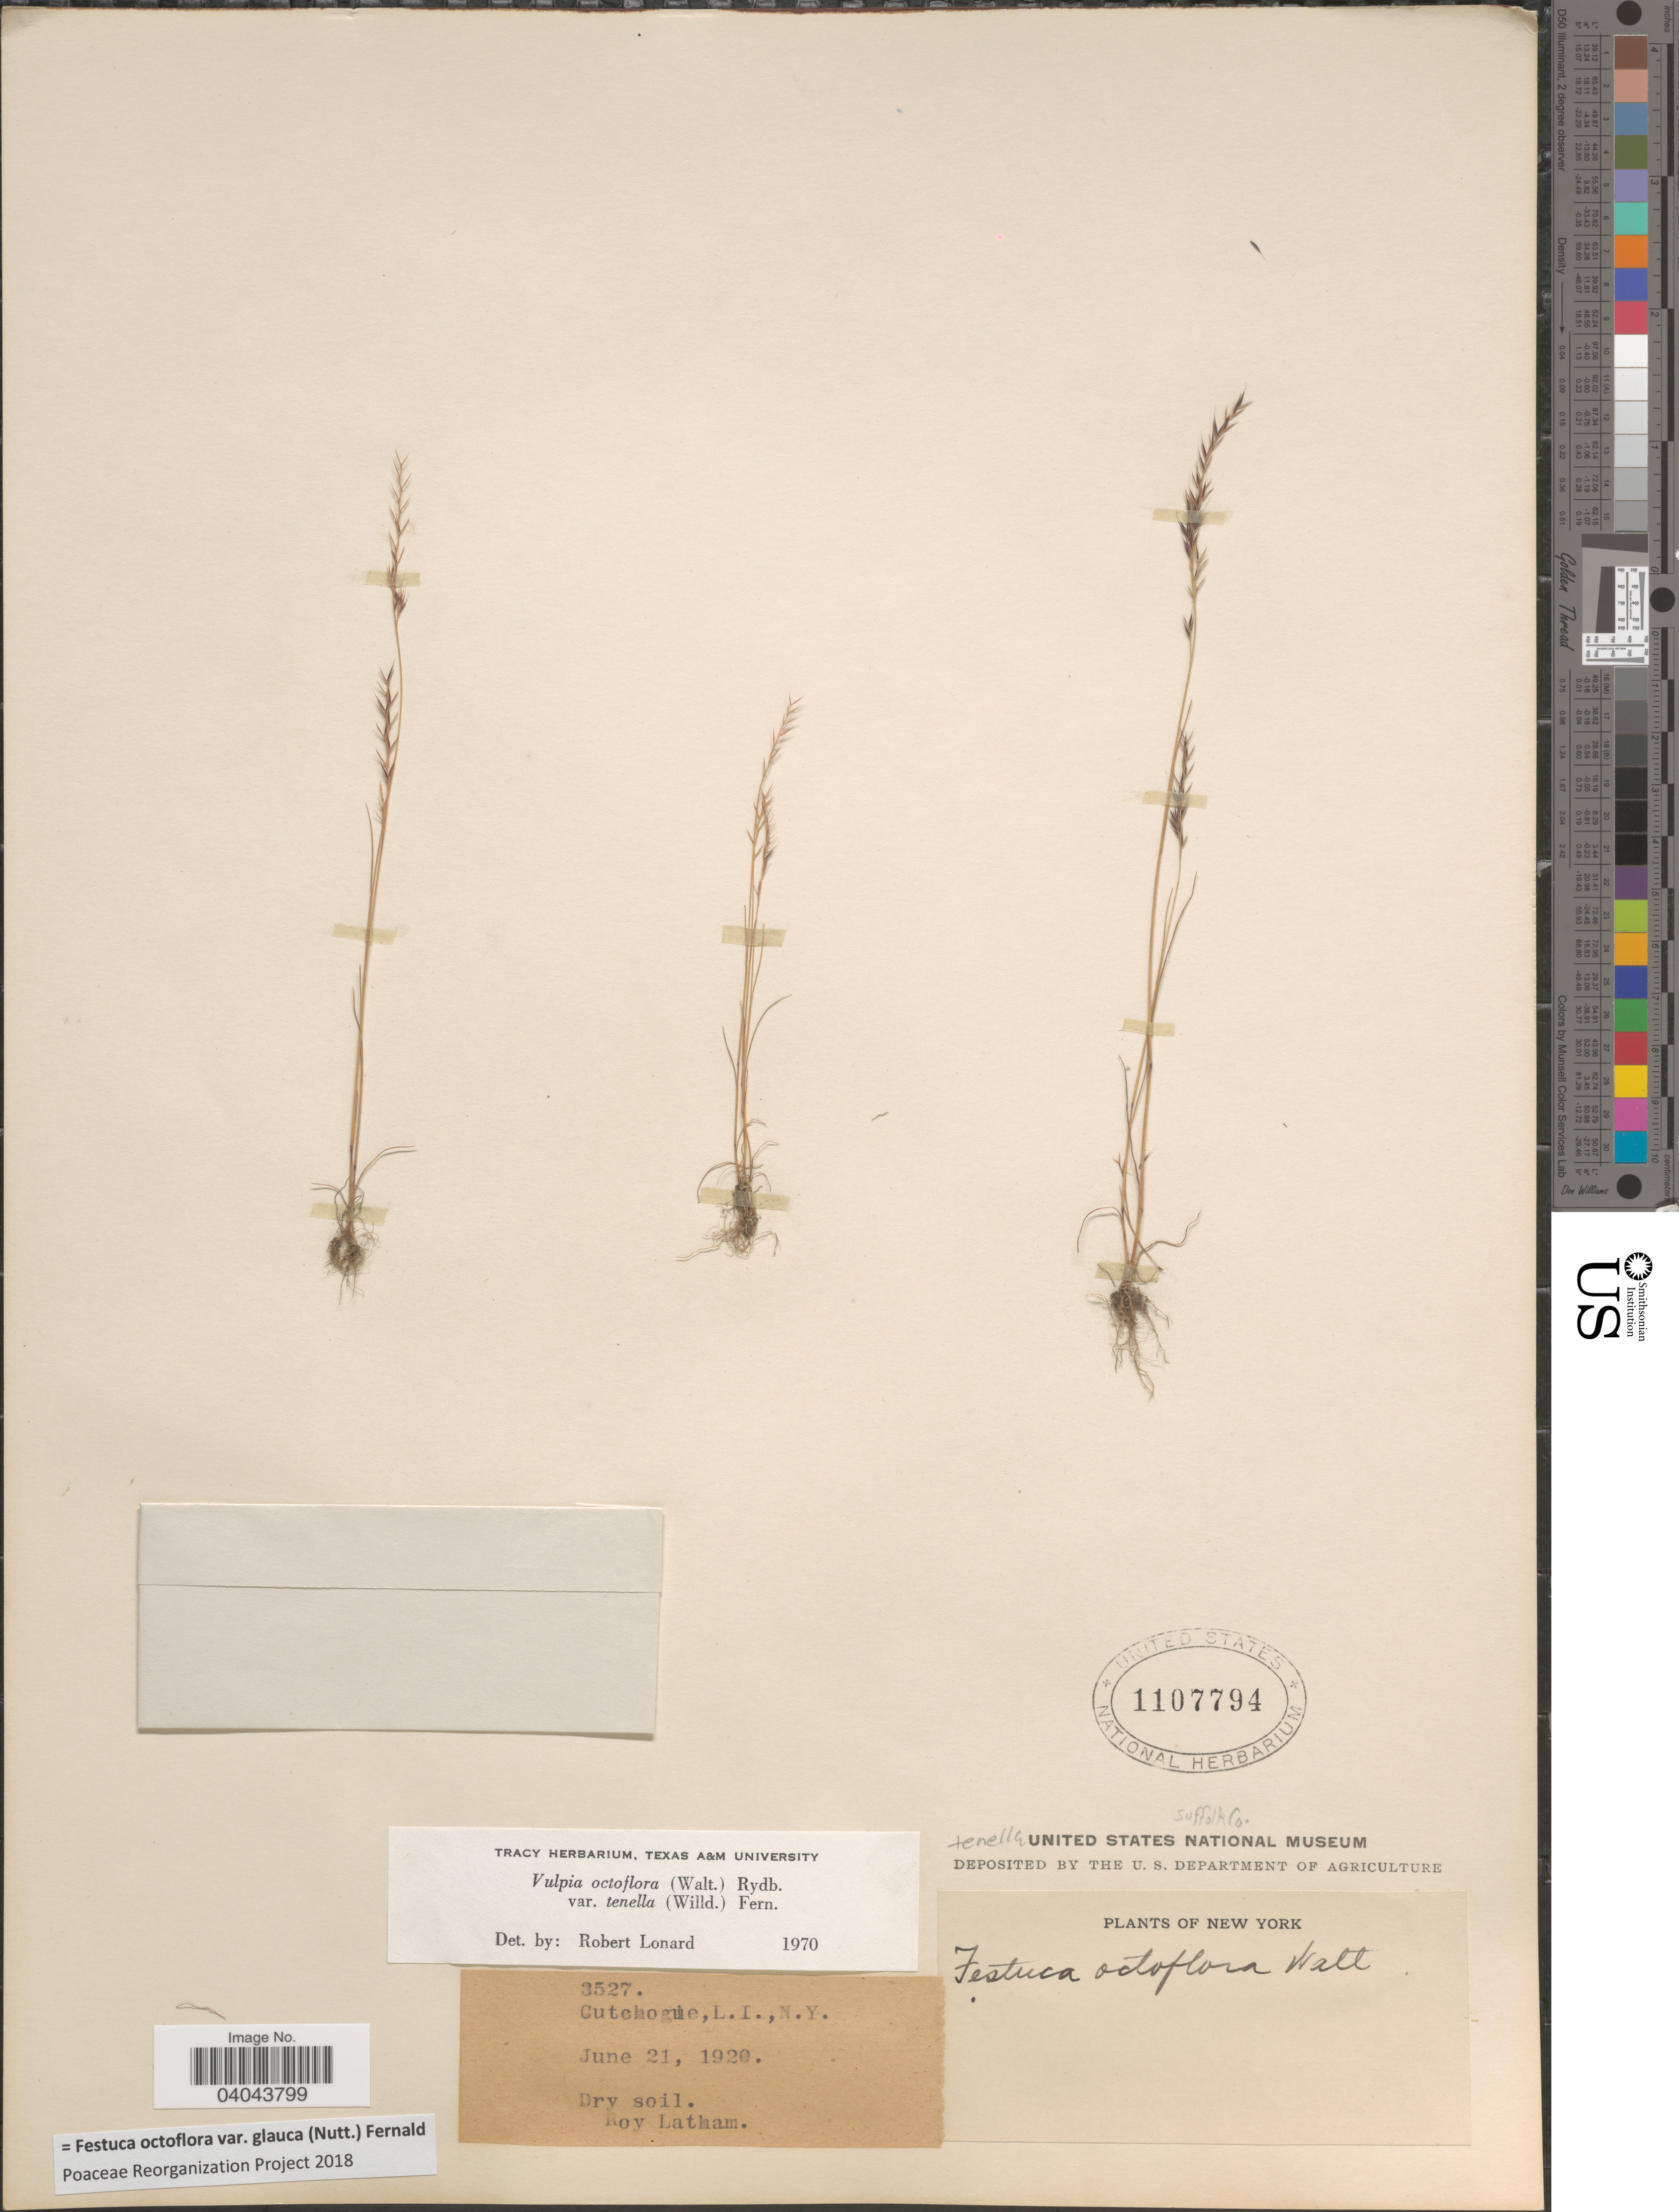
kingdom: Plantae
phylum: Tracheophyta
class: Liliopsida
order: Poales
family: Poaceae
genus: Festuca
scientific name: Festuca octoflora var. glauca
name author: (Nutt.) Fernald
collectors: R. Latham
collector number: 3527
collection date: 1920-06-21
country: United States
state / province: New York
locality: Cutchogue, L. I. Suffolk Co.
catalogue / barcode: US 1107794